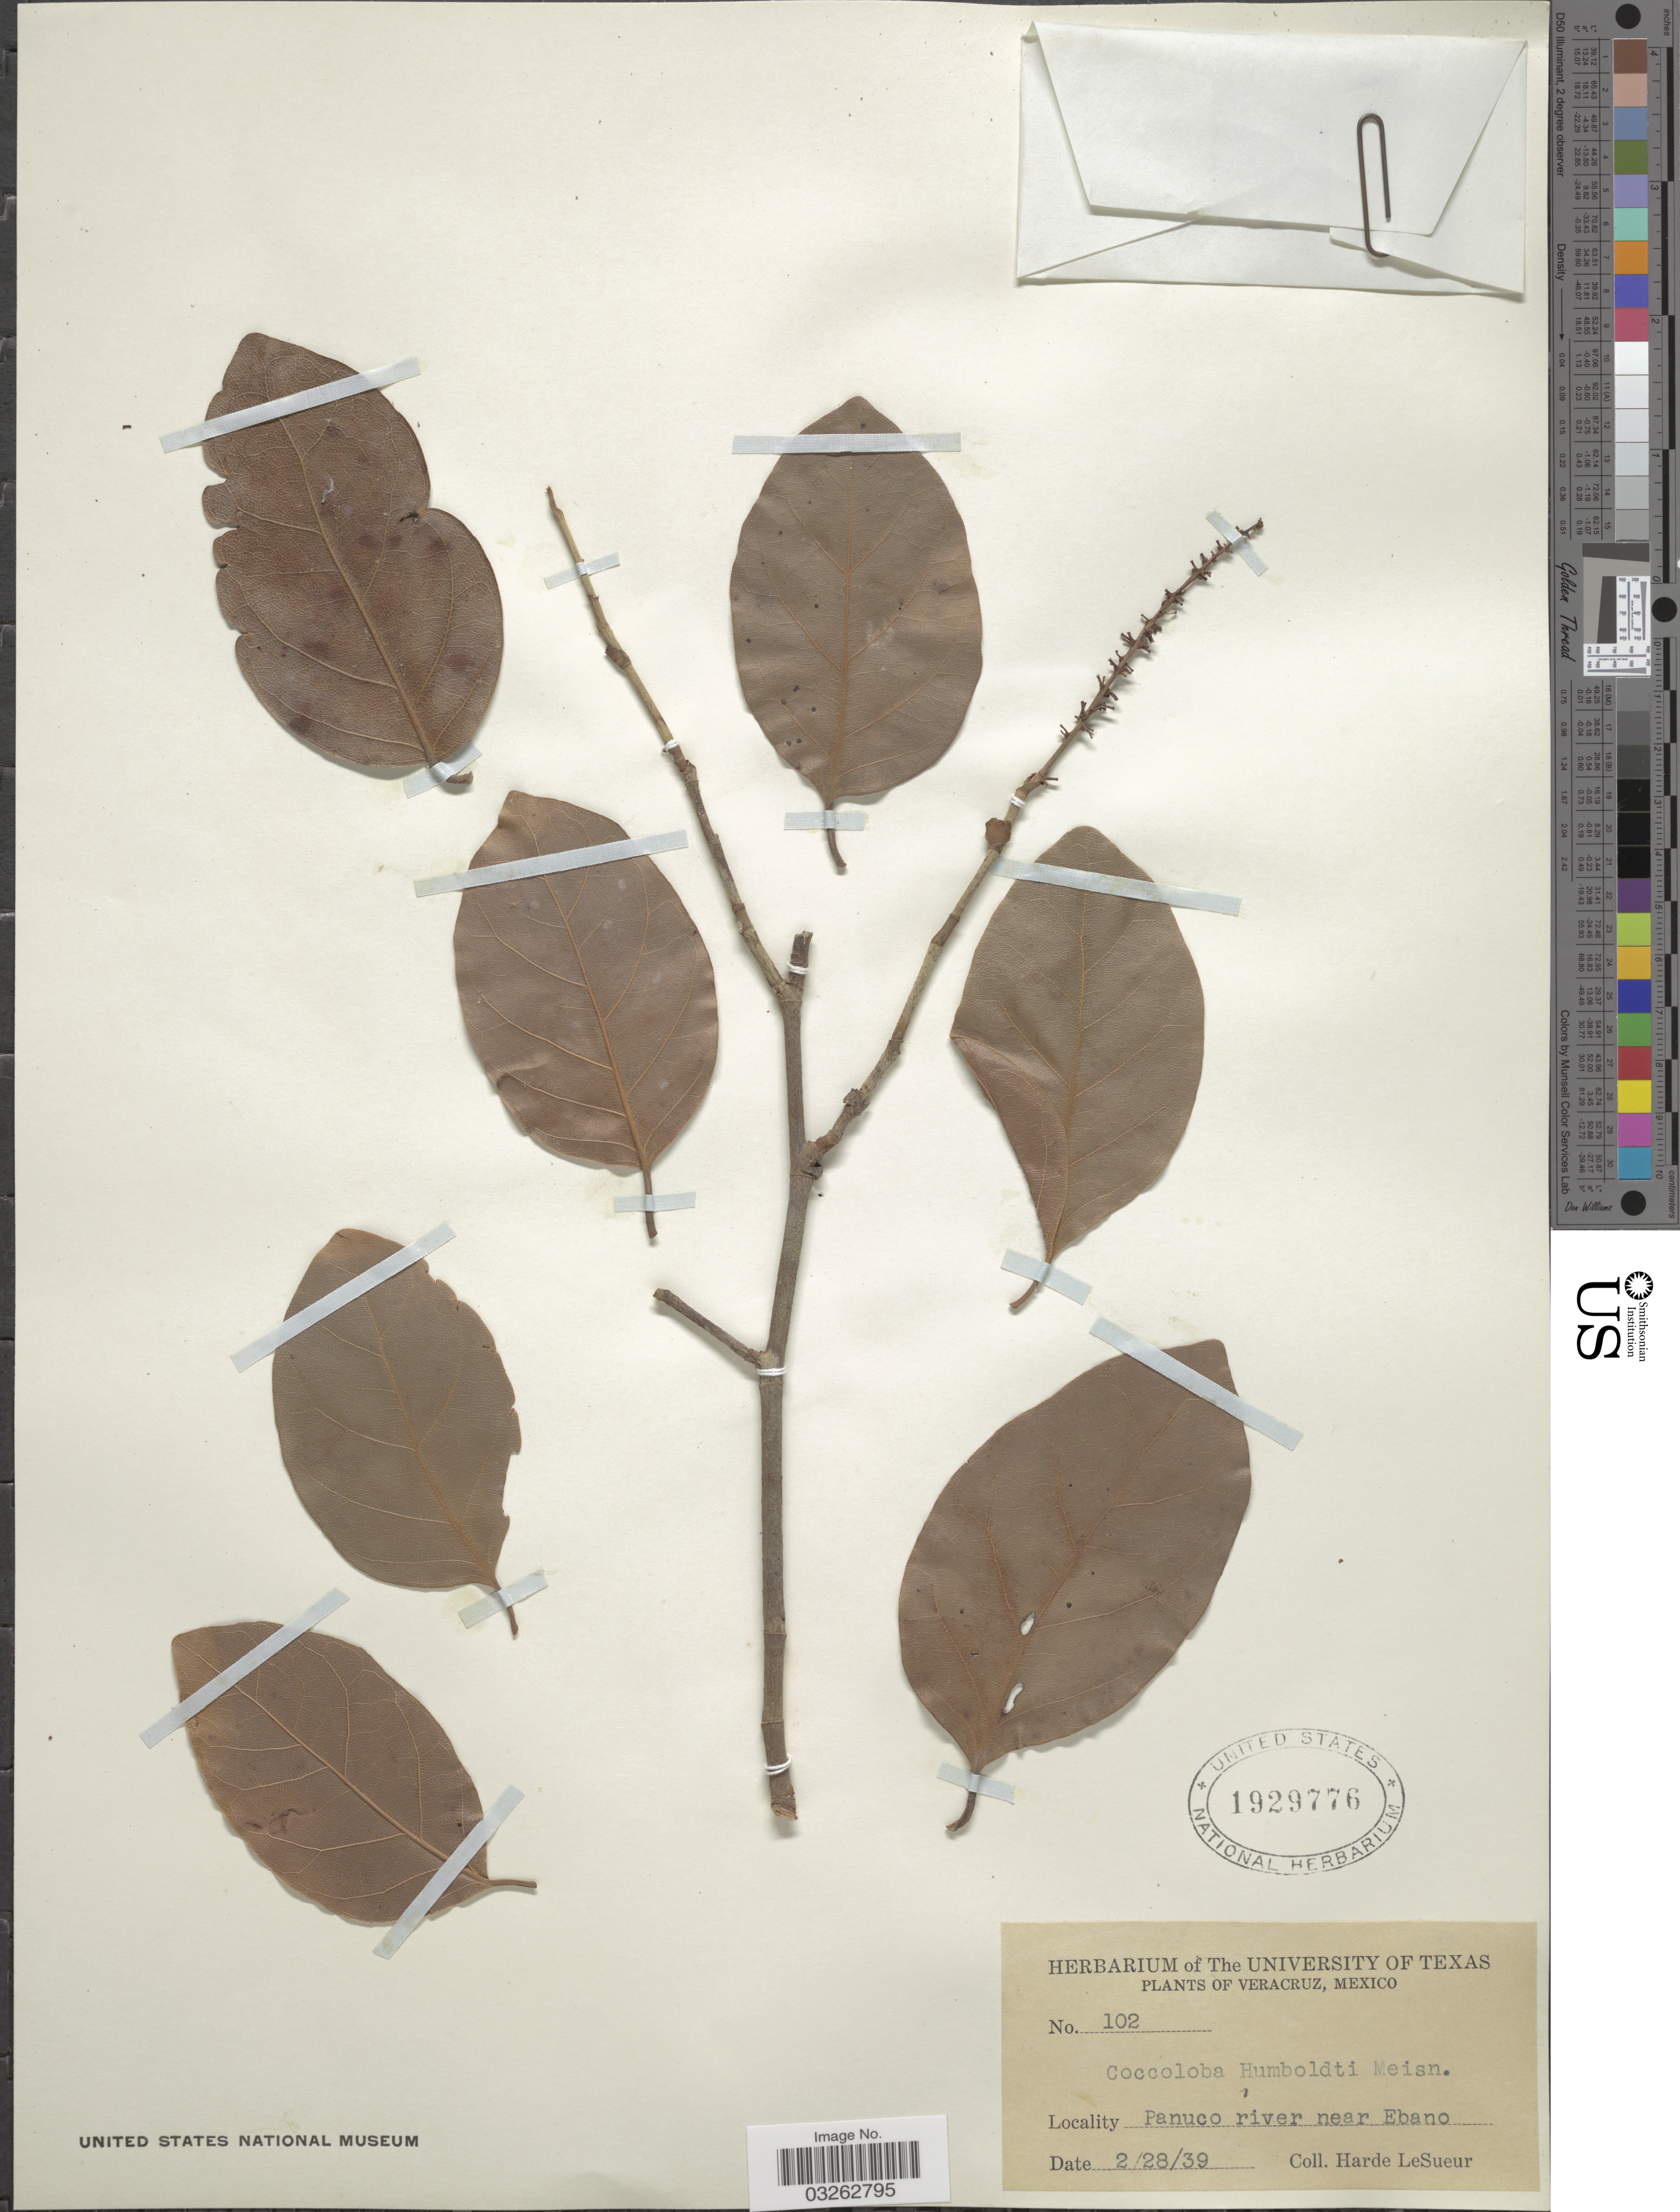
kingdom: Plantae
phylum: Tracheophyta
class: Magnoliopsida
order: Caryophyllales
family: Polygonaceae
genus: Coccoloba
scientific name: Coccoloba humboldtii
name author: Meisn.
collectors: H. LeSueur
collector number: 102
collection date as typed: Transcribed d/m/y: 28/2/39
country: Mexico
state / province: Veracruz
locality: Veracruz. Panuco river near Ebano.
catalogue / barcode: US 1929776